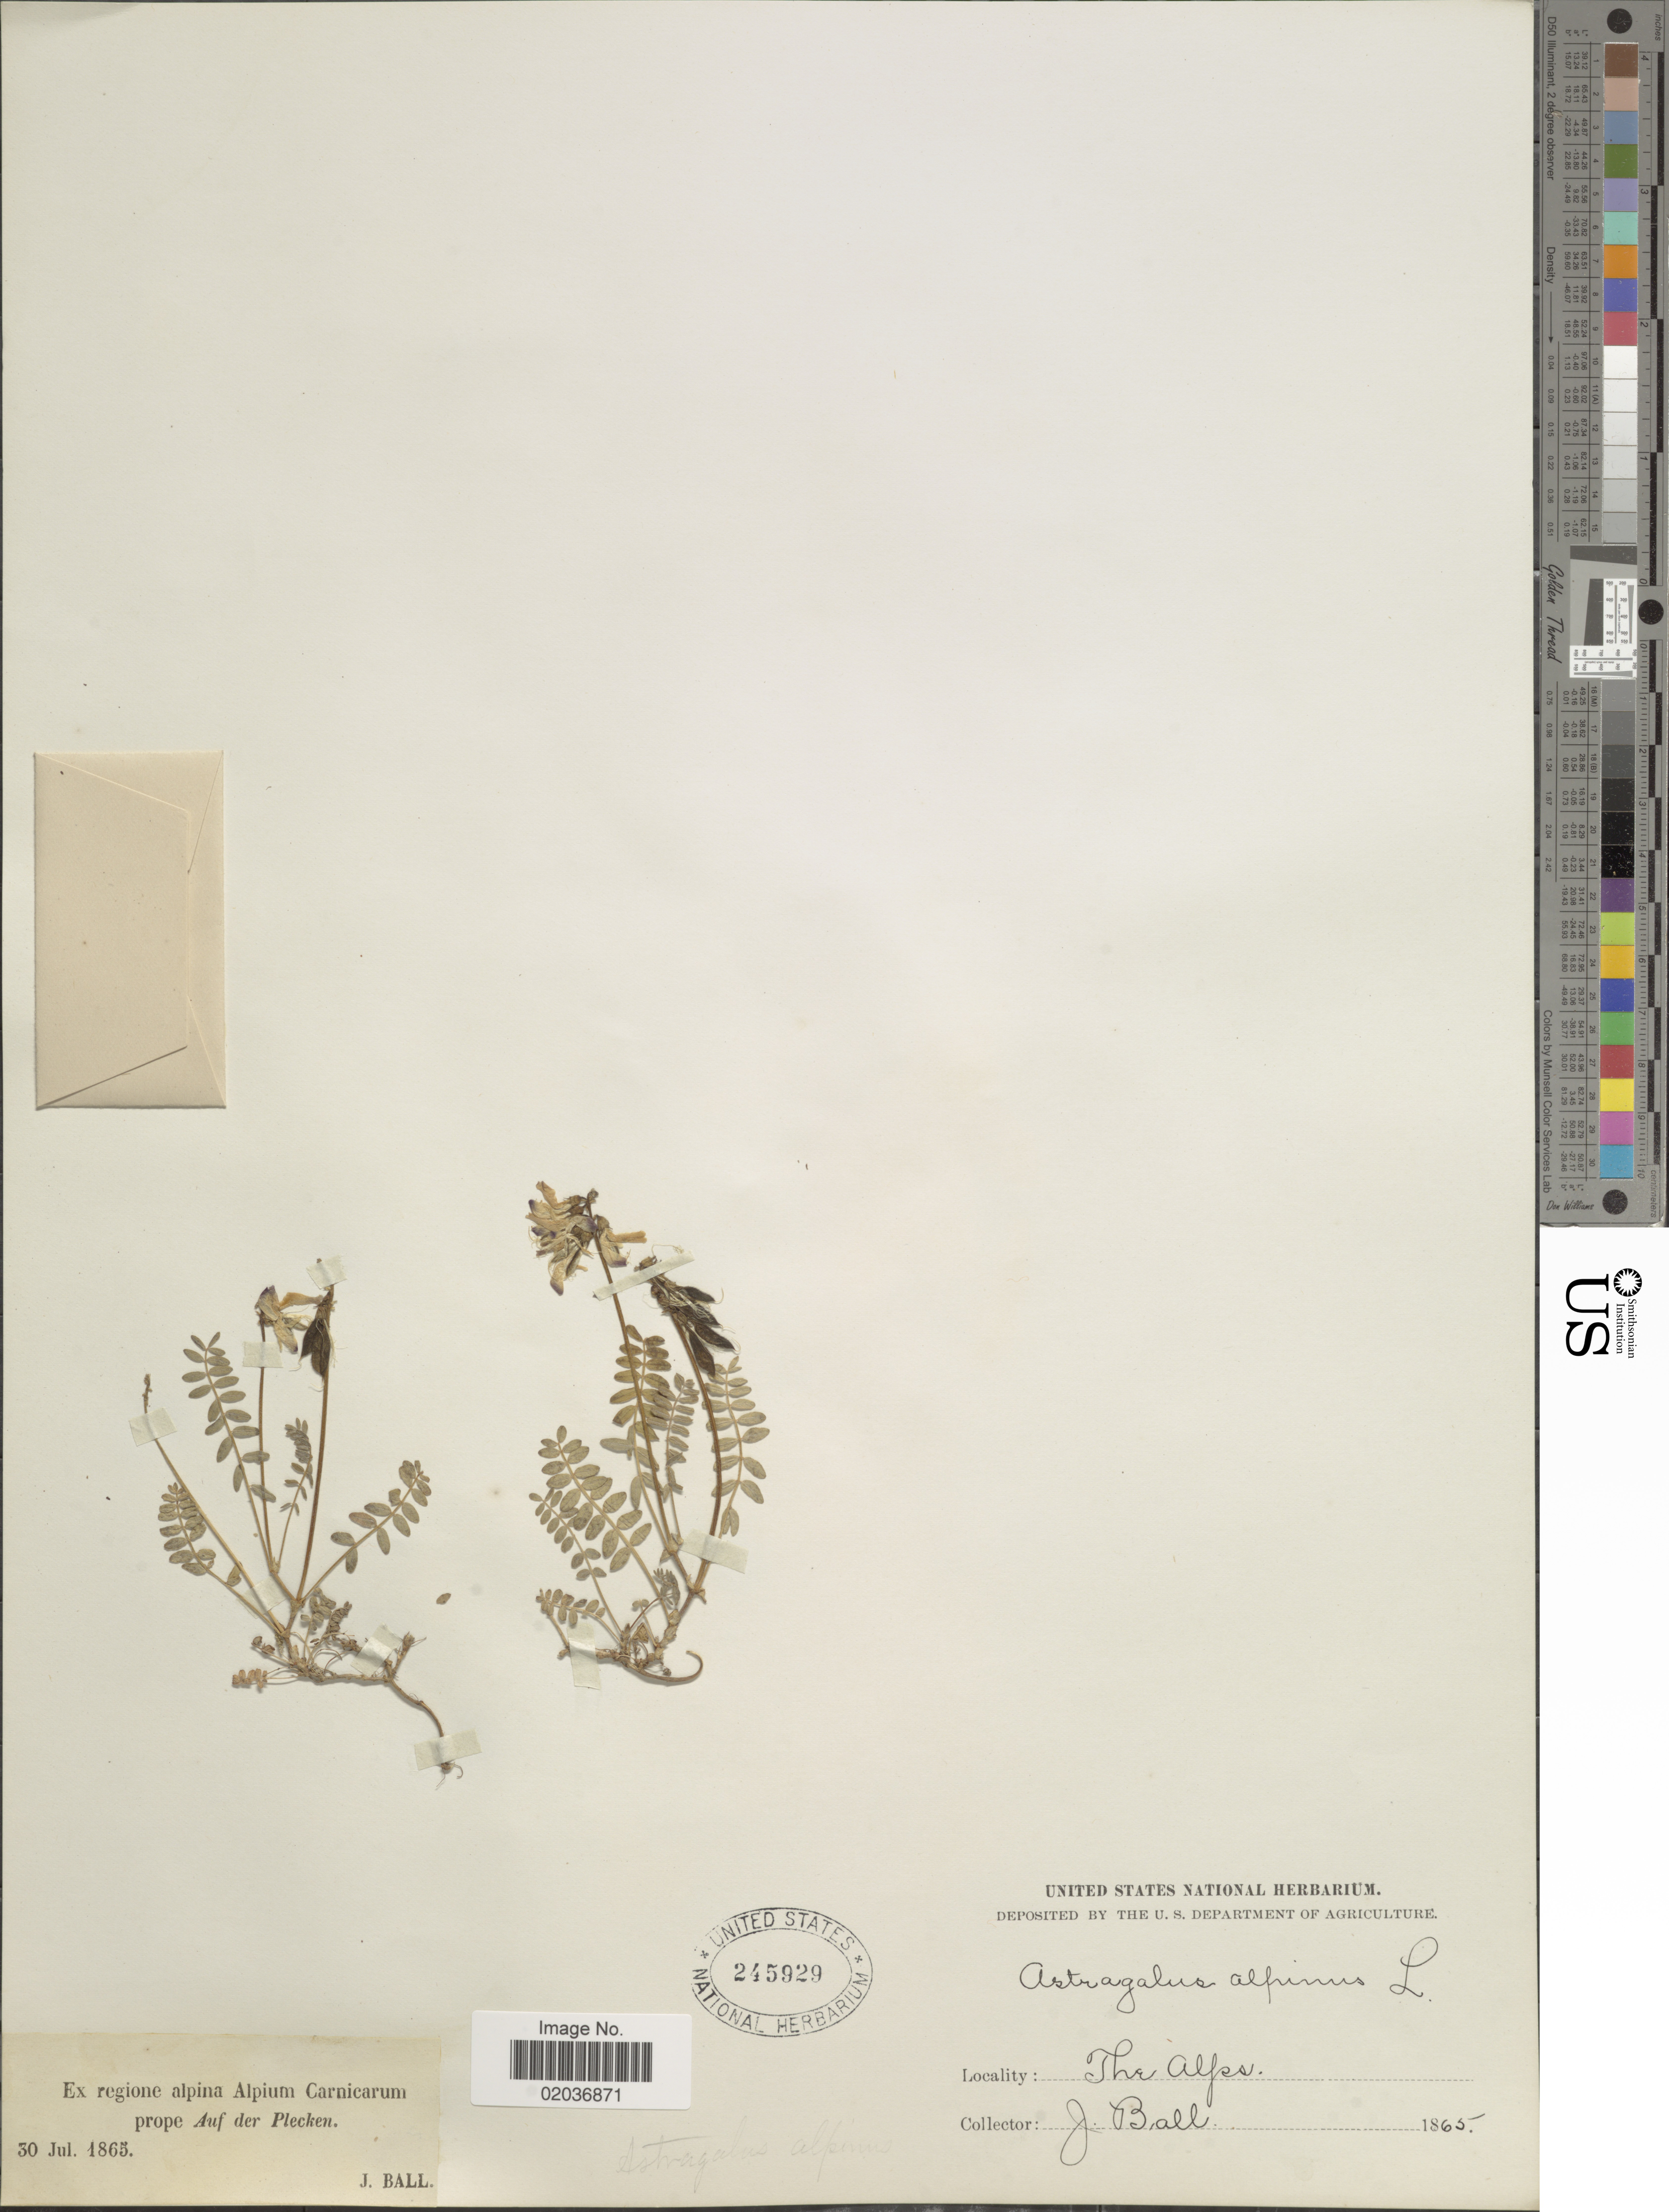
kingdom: Plantae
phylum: Tracheophyta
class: Magnoliopsida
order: Fabales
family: Fabaceae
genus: Astragalus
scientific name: Astragalus alpinus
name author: L.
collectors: J. Ball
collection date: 1865-07-30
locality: Regione alpina Alpium Carnicarum prope Auf der Plecken, The Alps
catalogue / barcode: US 245929